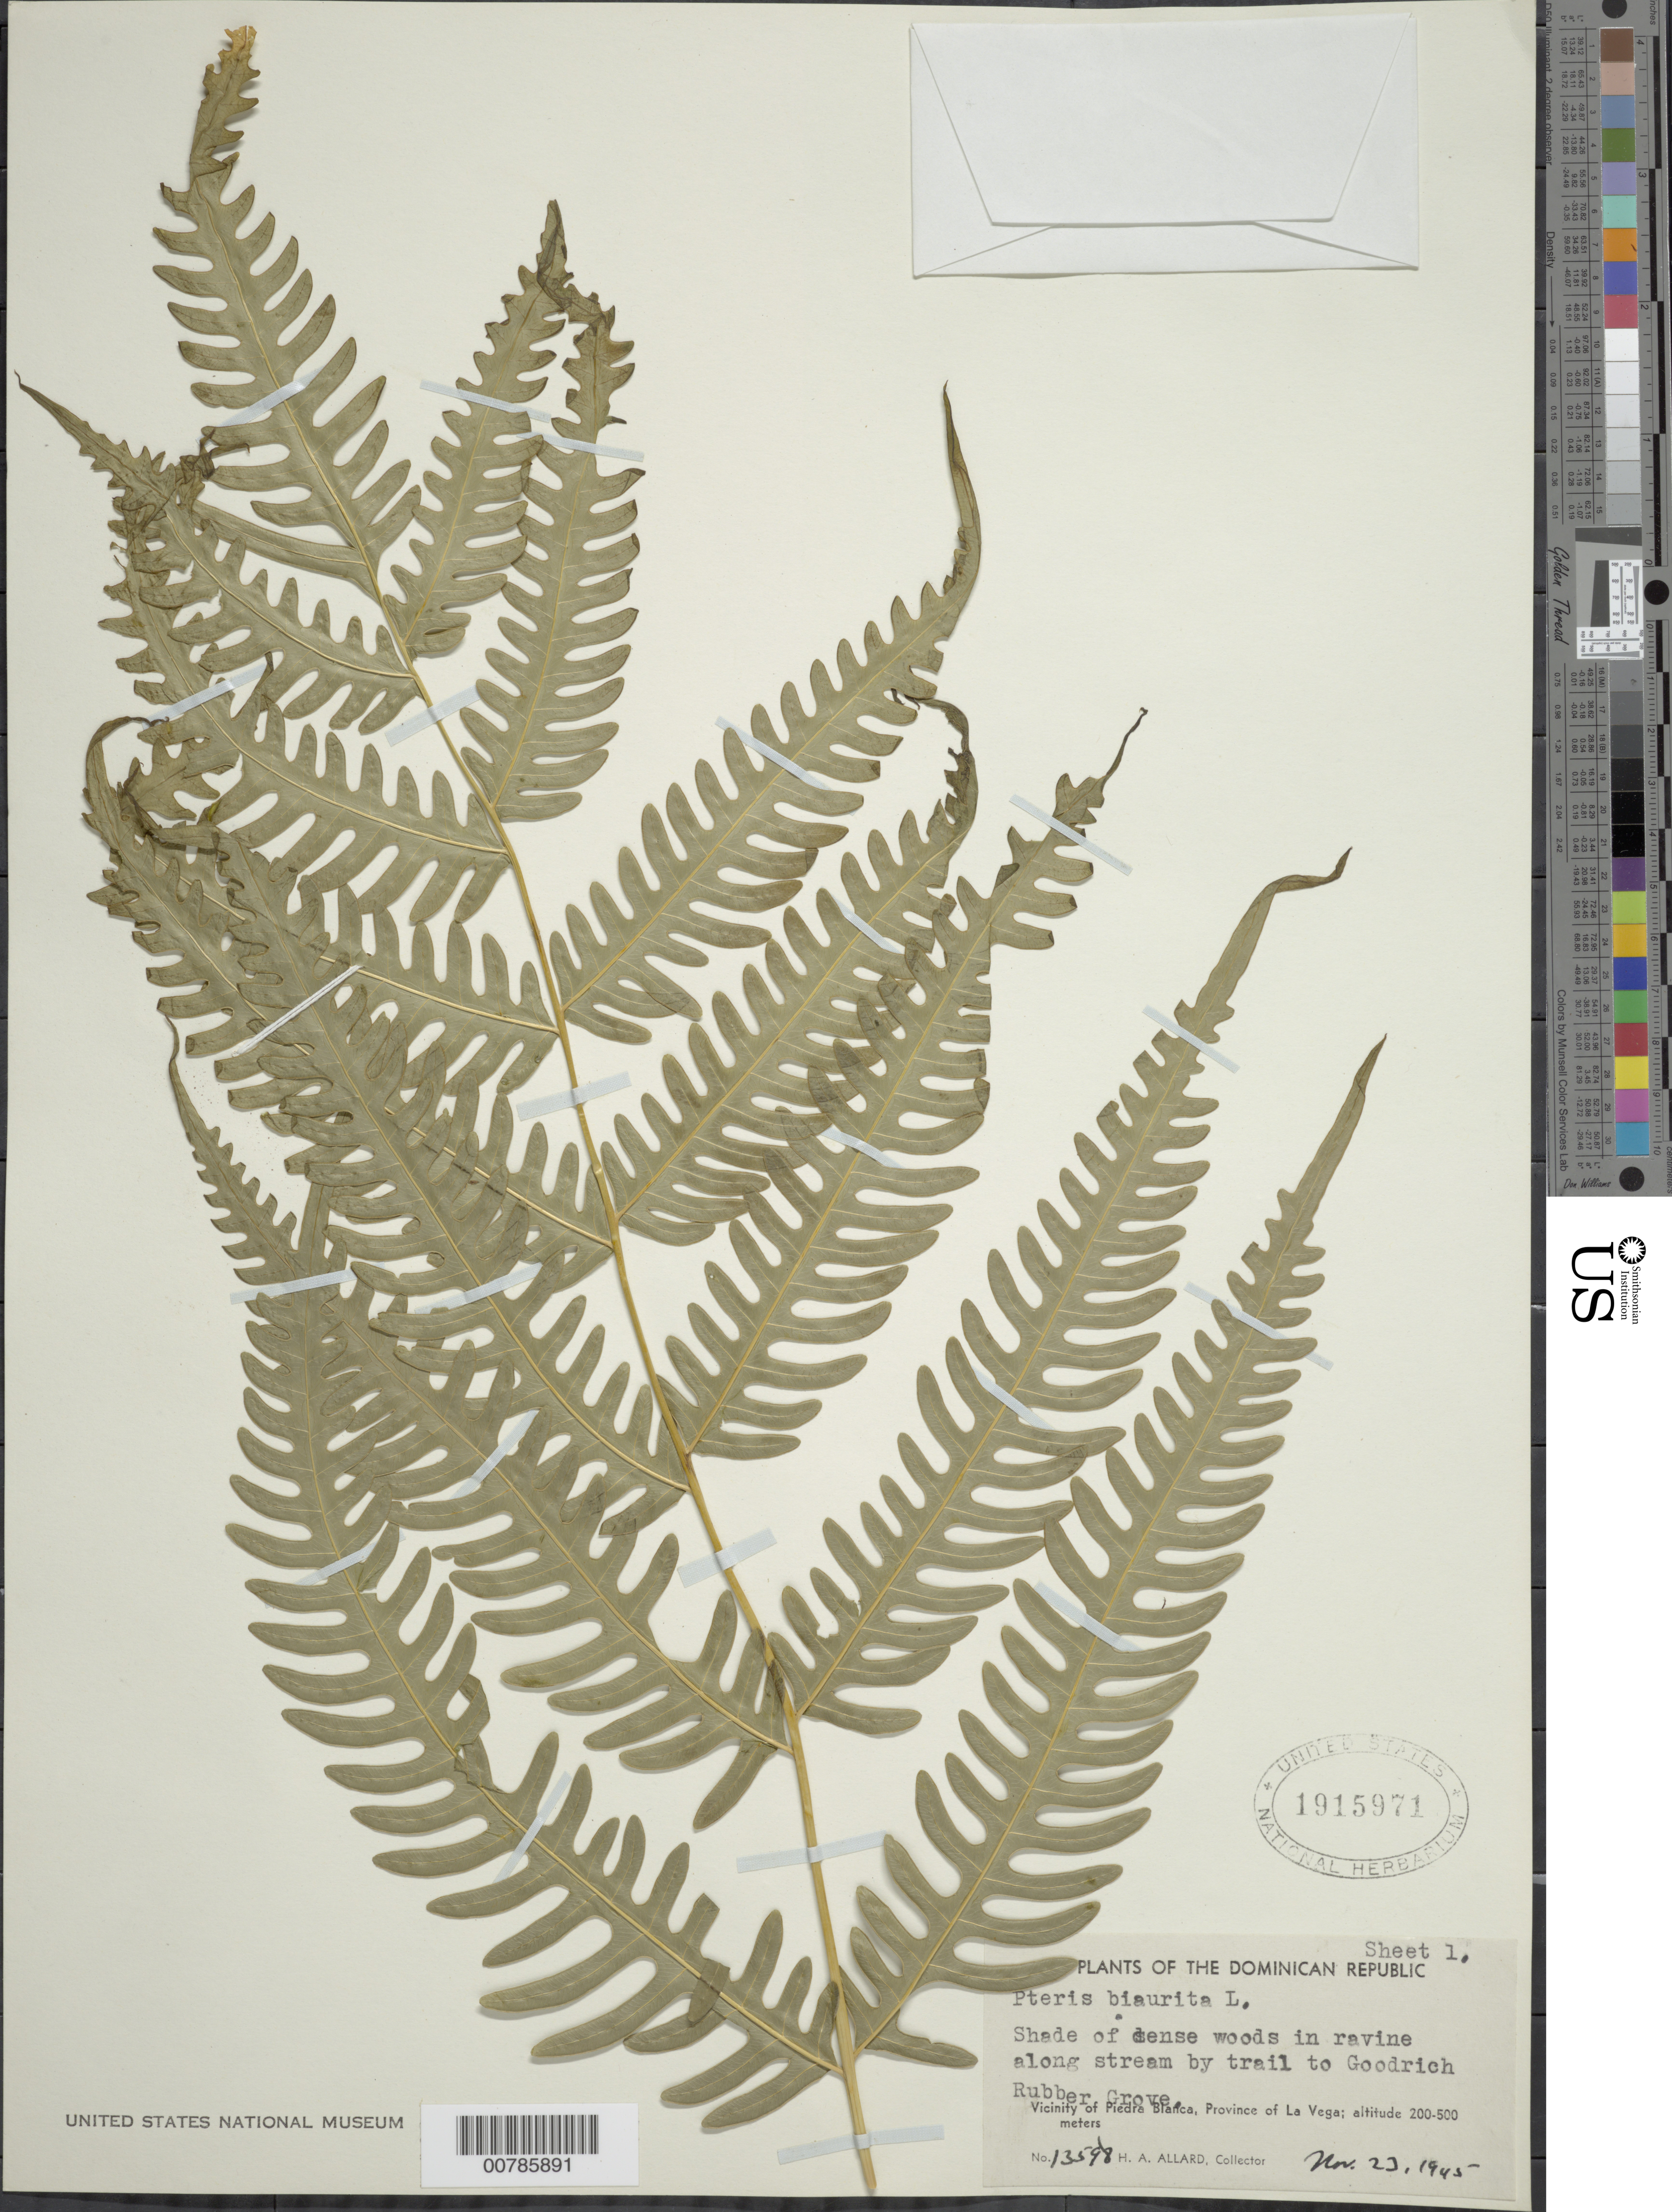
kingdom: Plantae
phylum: Tracheophyta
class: Polypodiopsida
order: Polypodiales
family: Pteridaceae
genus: Pteris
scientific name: Pteris biaurita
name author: L.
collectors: H. A. Allard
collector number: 13598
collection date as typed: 23 Nov 1945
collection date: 1945-11-23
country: Dominican Republic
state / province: La Vega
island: Hispaniola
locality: Piedra Blanca, vicinity; trail to Goodrich Rubber Grove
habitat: Shade of dense woods in ravine along stream by trail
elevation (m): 200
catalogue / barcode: US 1915971